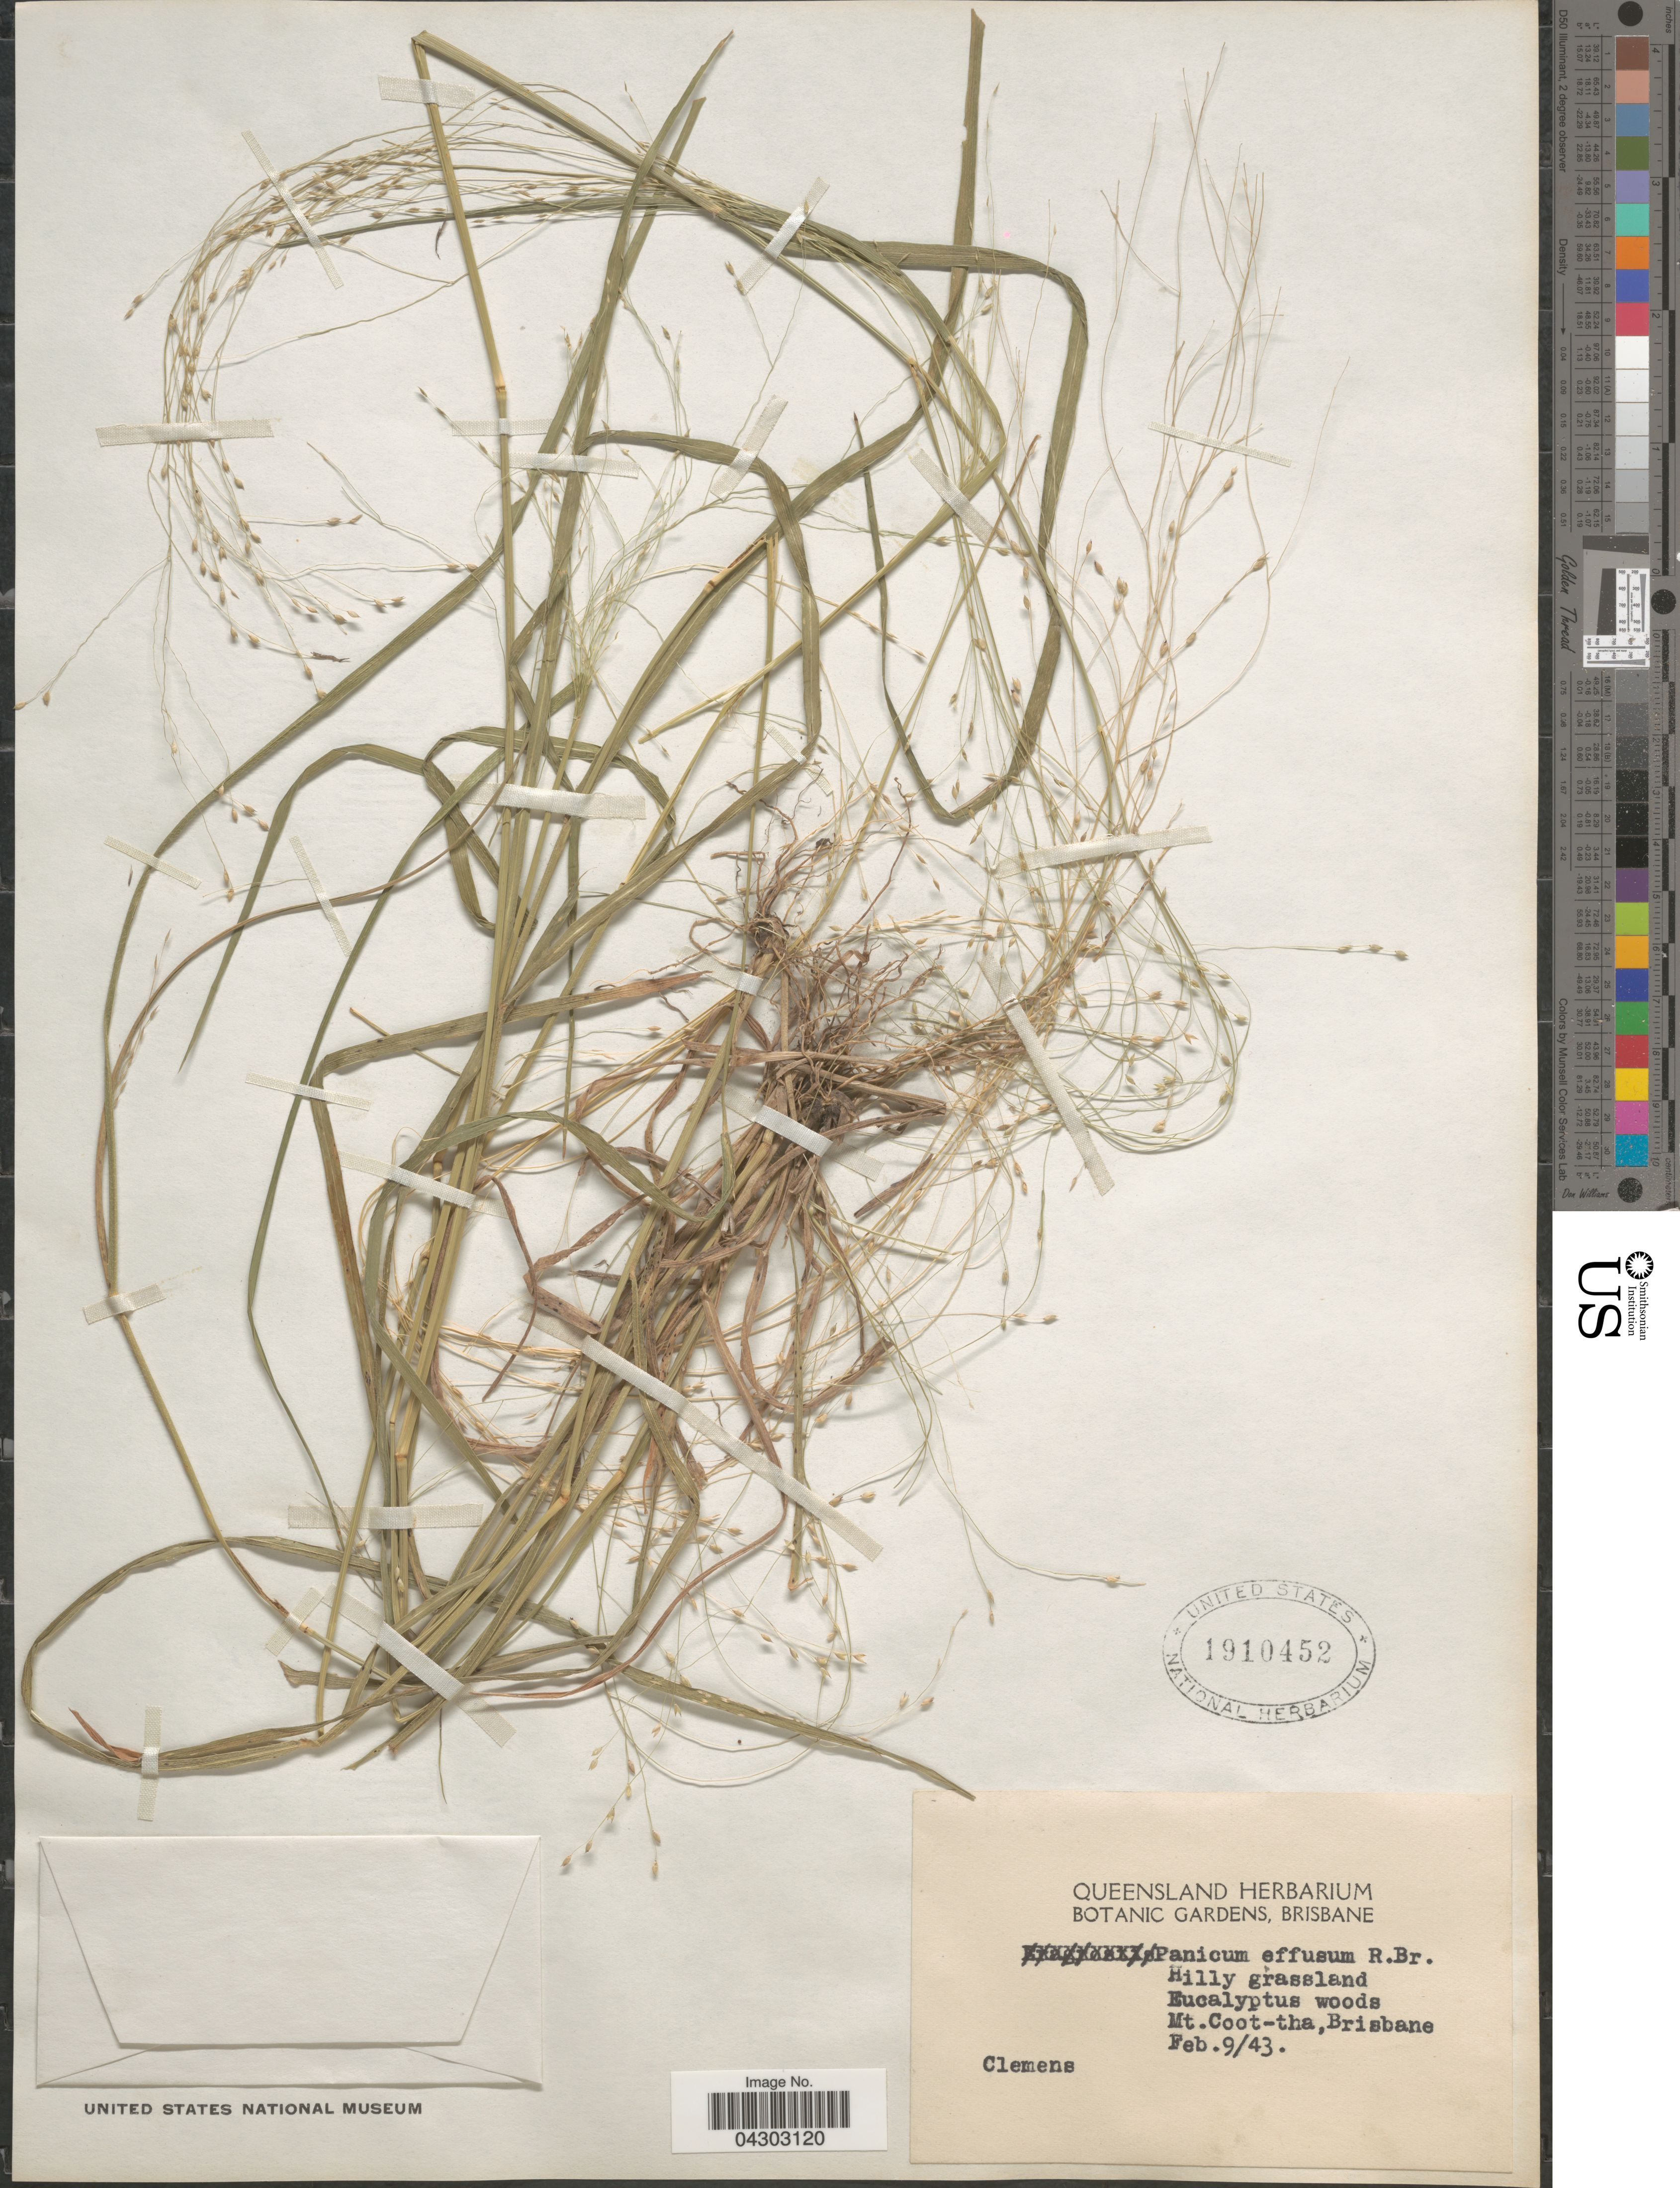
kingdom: Plantae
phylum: Tracheophyta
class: Liliopsida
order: Poales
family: Poaceae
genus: Panicum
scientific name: Panicum effusum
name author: R. Br.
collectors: -. Clemens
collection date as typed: Transcribed d/m/y: 9/2/43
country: Australia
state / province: Queensland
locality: Mt. Coot-tha, Brisbane.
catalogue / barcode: US 1910452